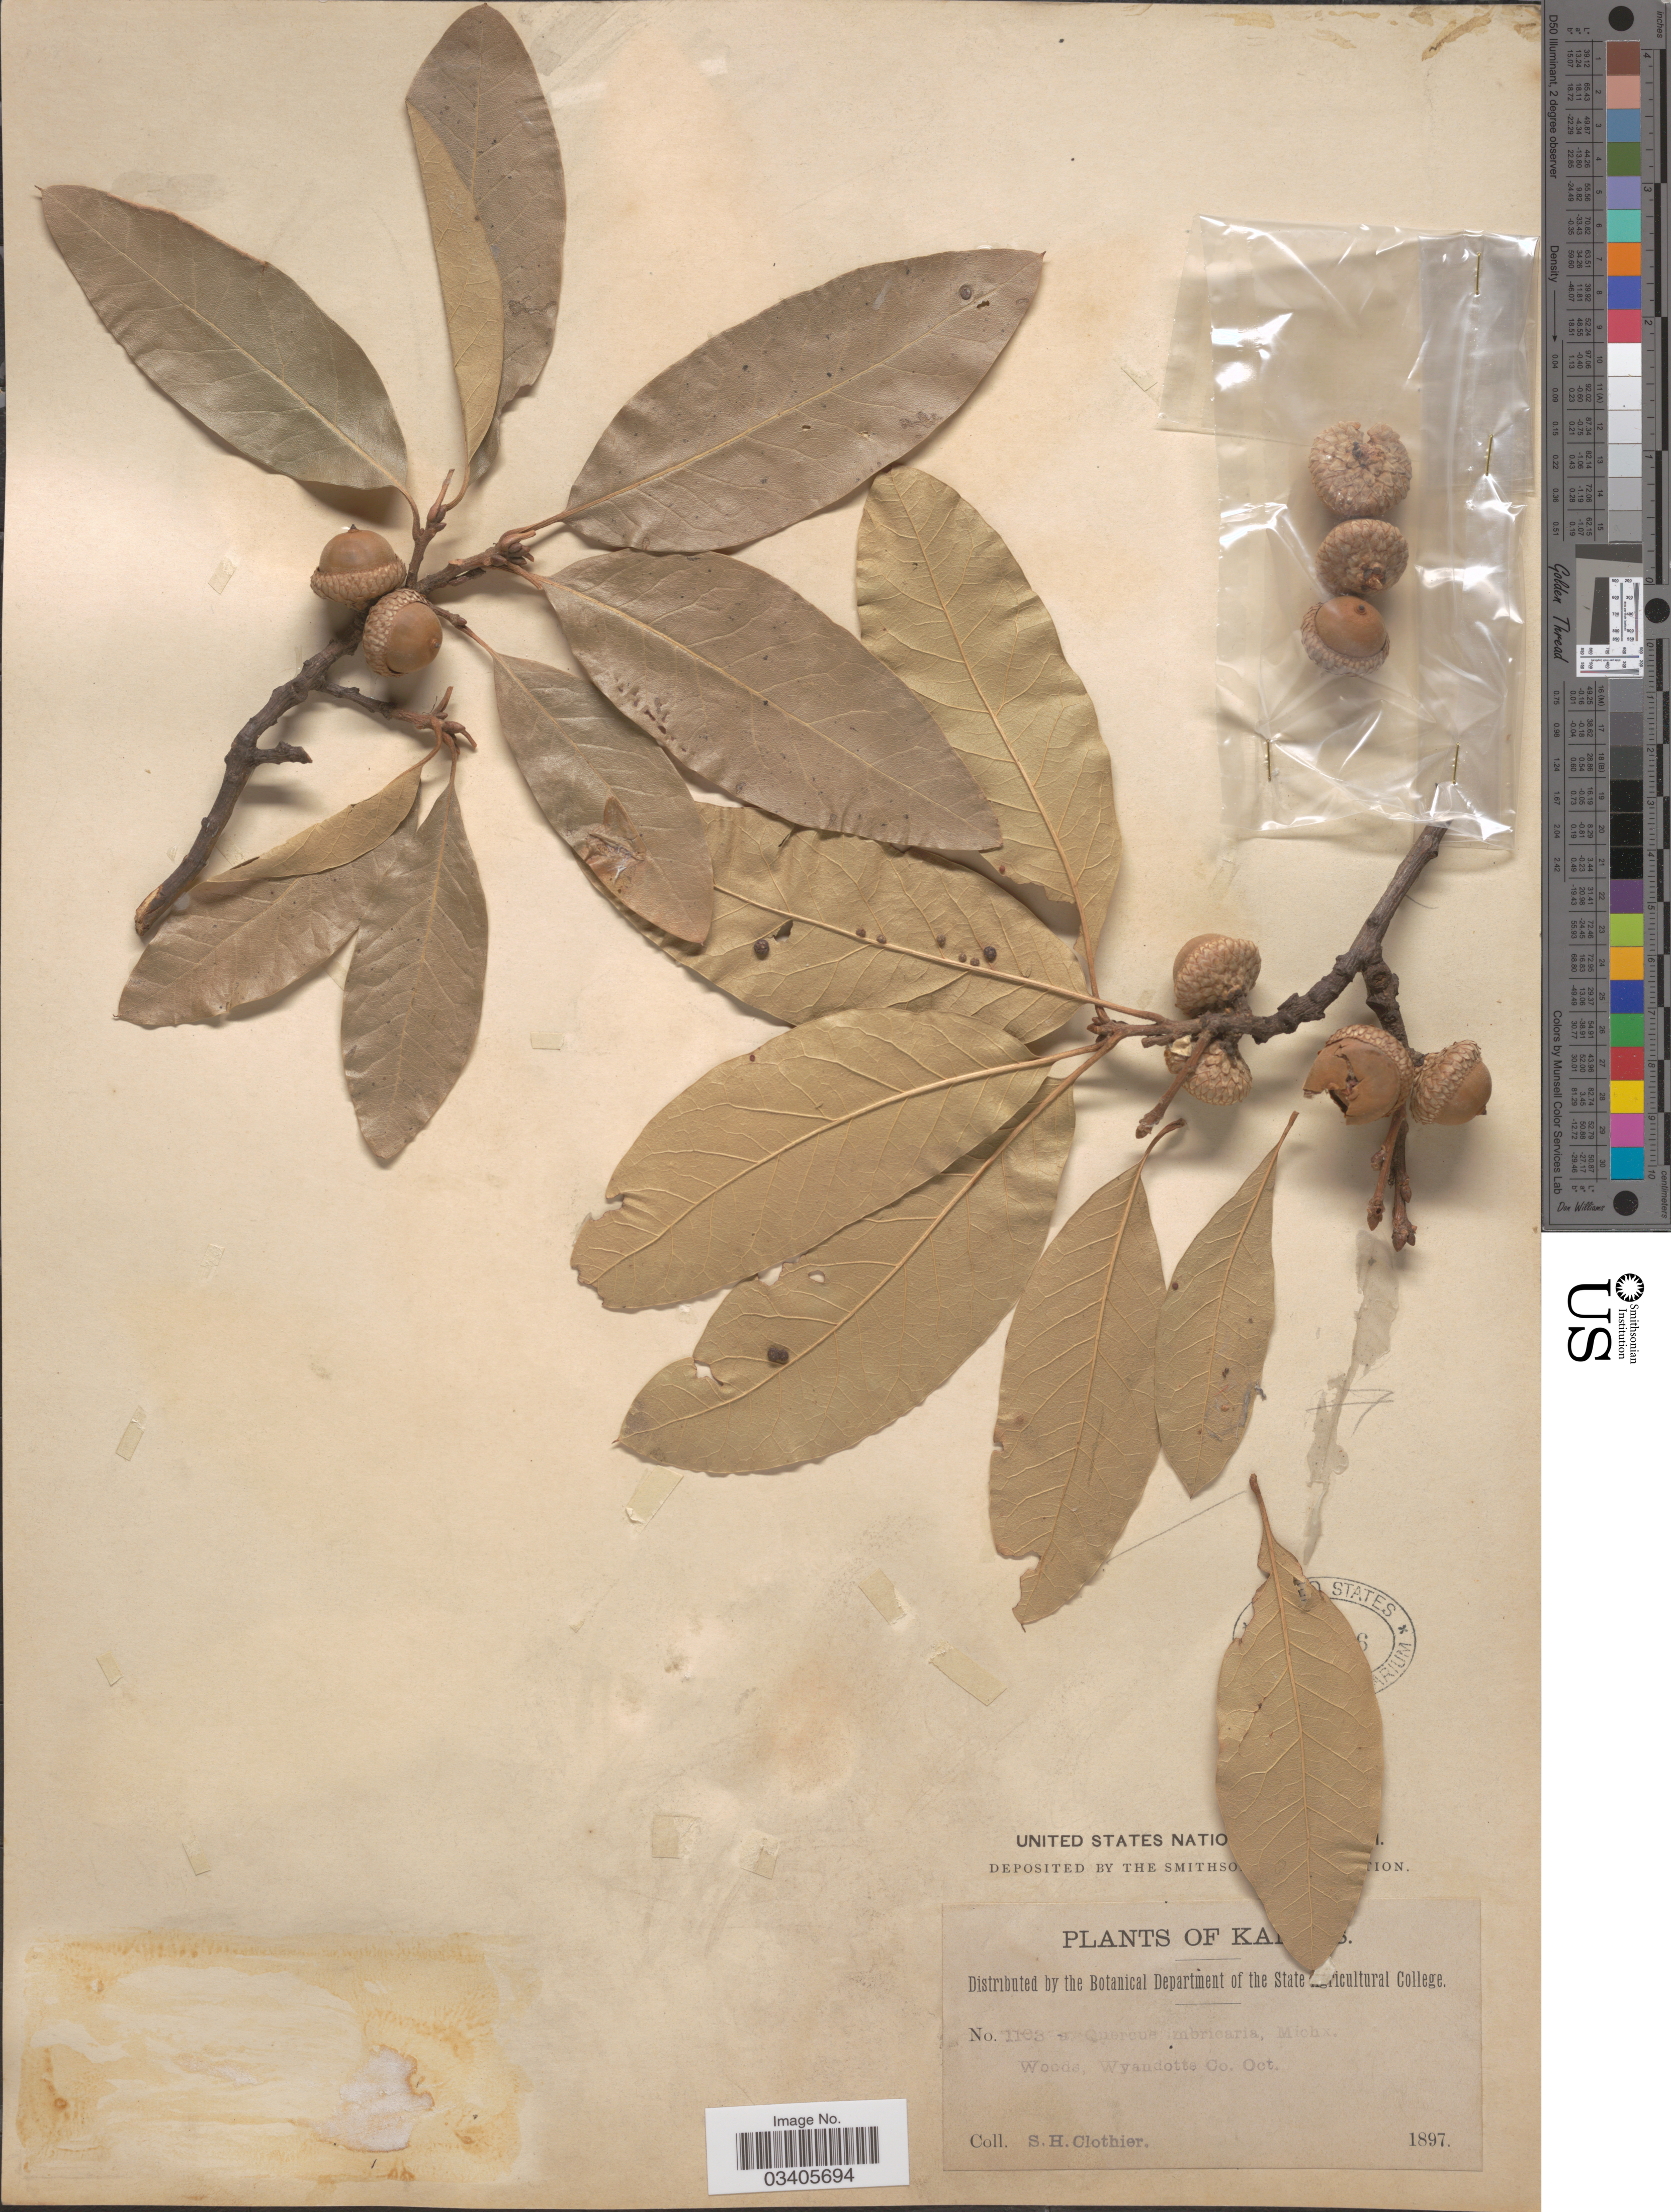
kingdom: Plantae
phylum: Tracheophyta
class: Magnoliopsida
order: Fagales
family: Fagaceae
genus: Quercus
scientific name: Quercus imbricaria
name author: Michx.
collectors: S. Clothier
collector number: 1103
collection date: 1897-10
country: United States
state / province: Kansas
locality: Wyandotte Co.